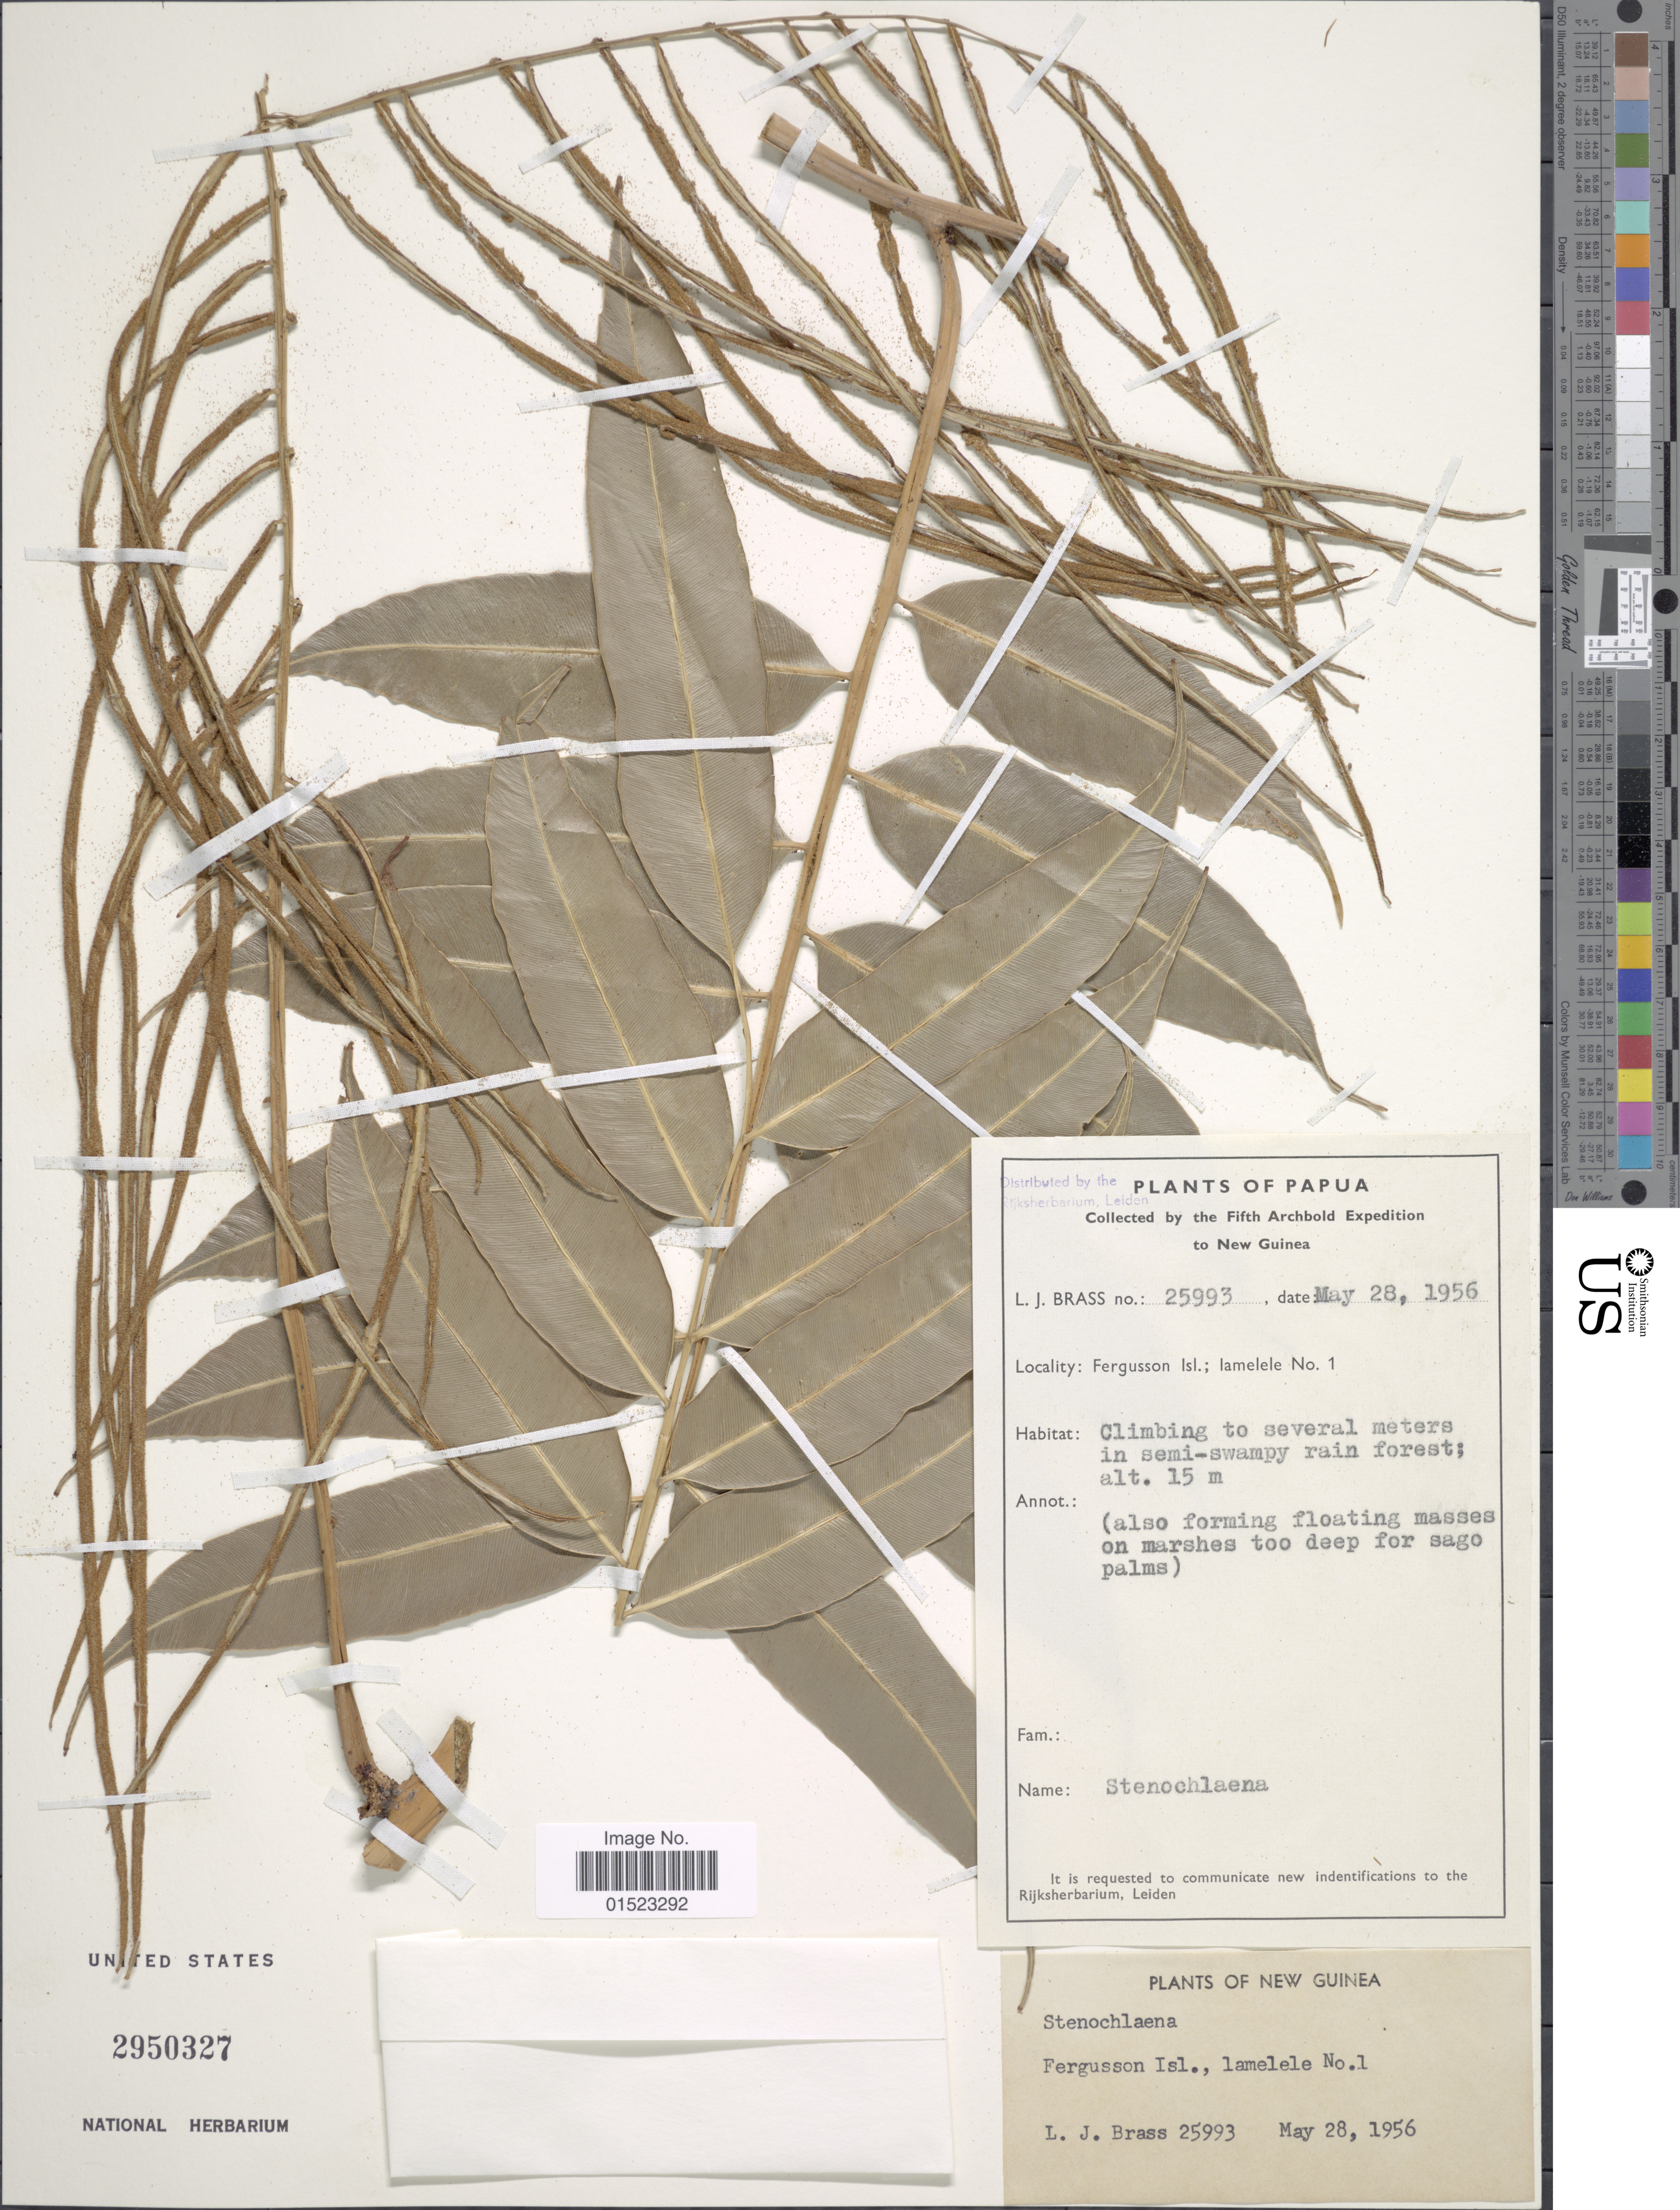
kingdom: Plantae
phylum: Tracheophyta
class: Polypodiopsida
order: Polypodiales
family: Blechnaceae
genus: Stenochlaena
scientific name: Stenochlaena palustris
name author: (Burm. f.) Bedd.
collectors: L. J. Brass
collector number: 25993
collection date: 1956-05-28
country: Papua New Guinea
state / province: Milne Bay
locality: Fergusson Isl., Lamelele No. 1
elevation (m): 15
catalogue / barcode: US 2950327